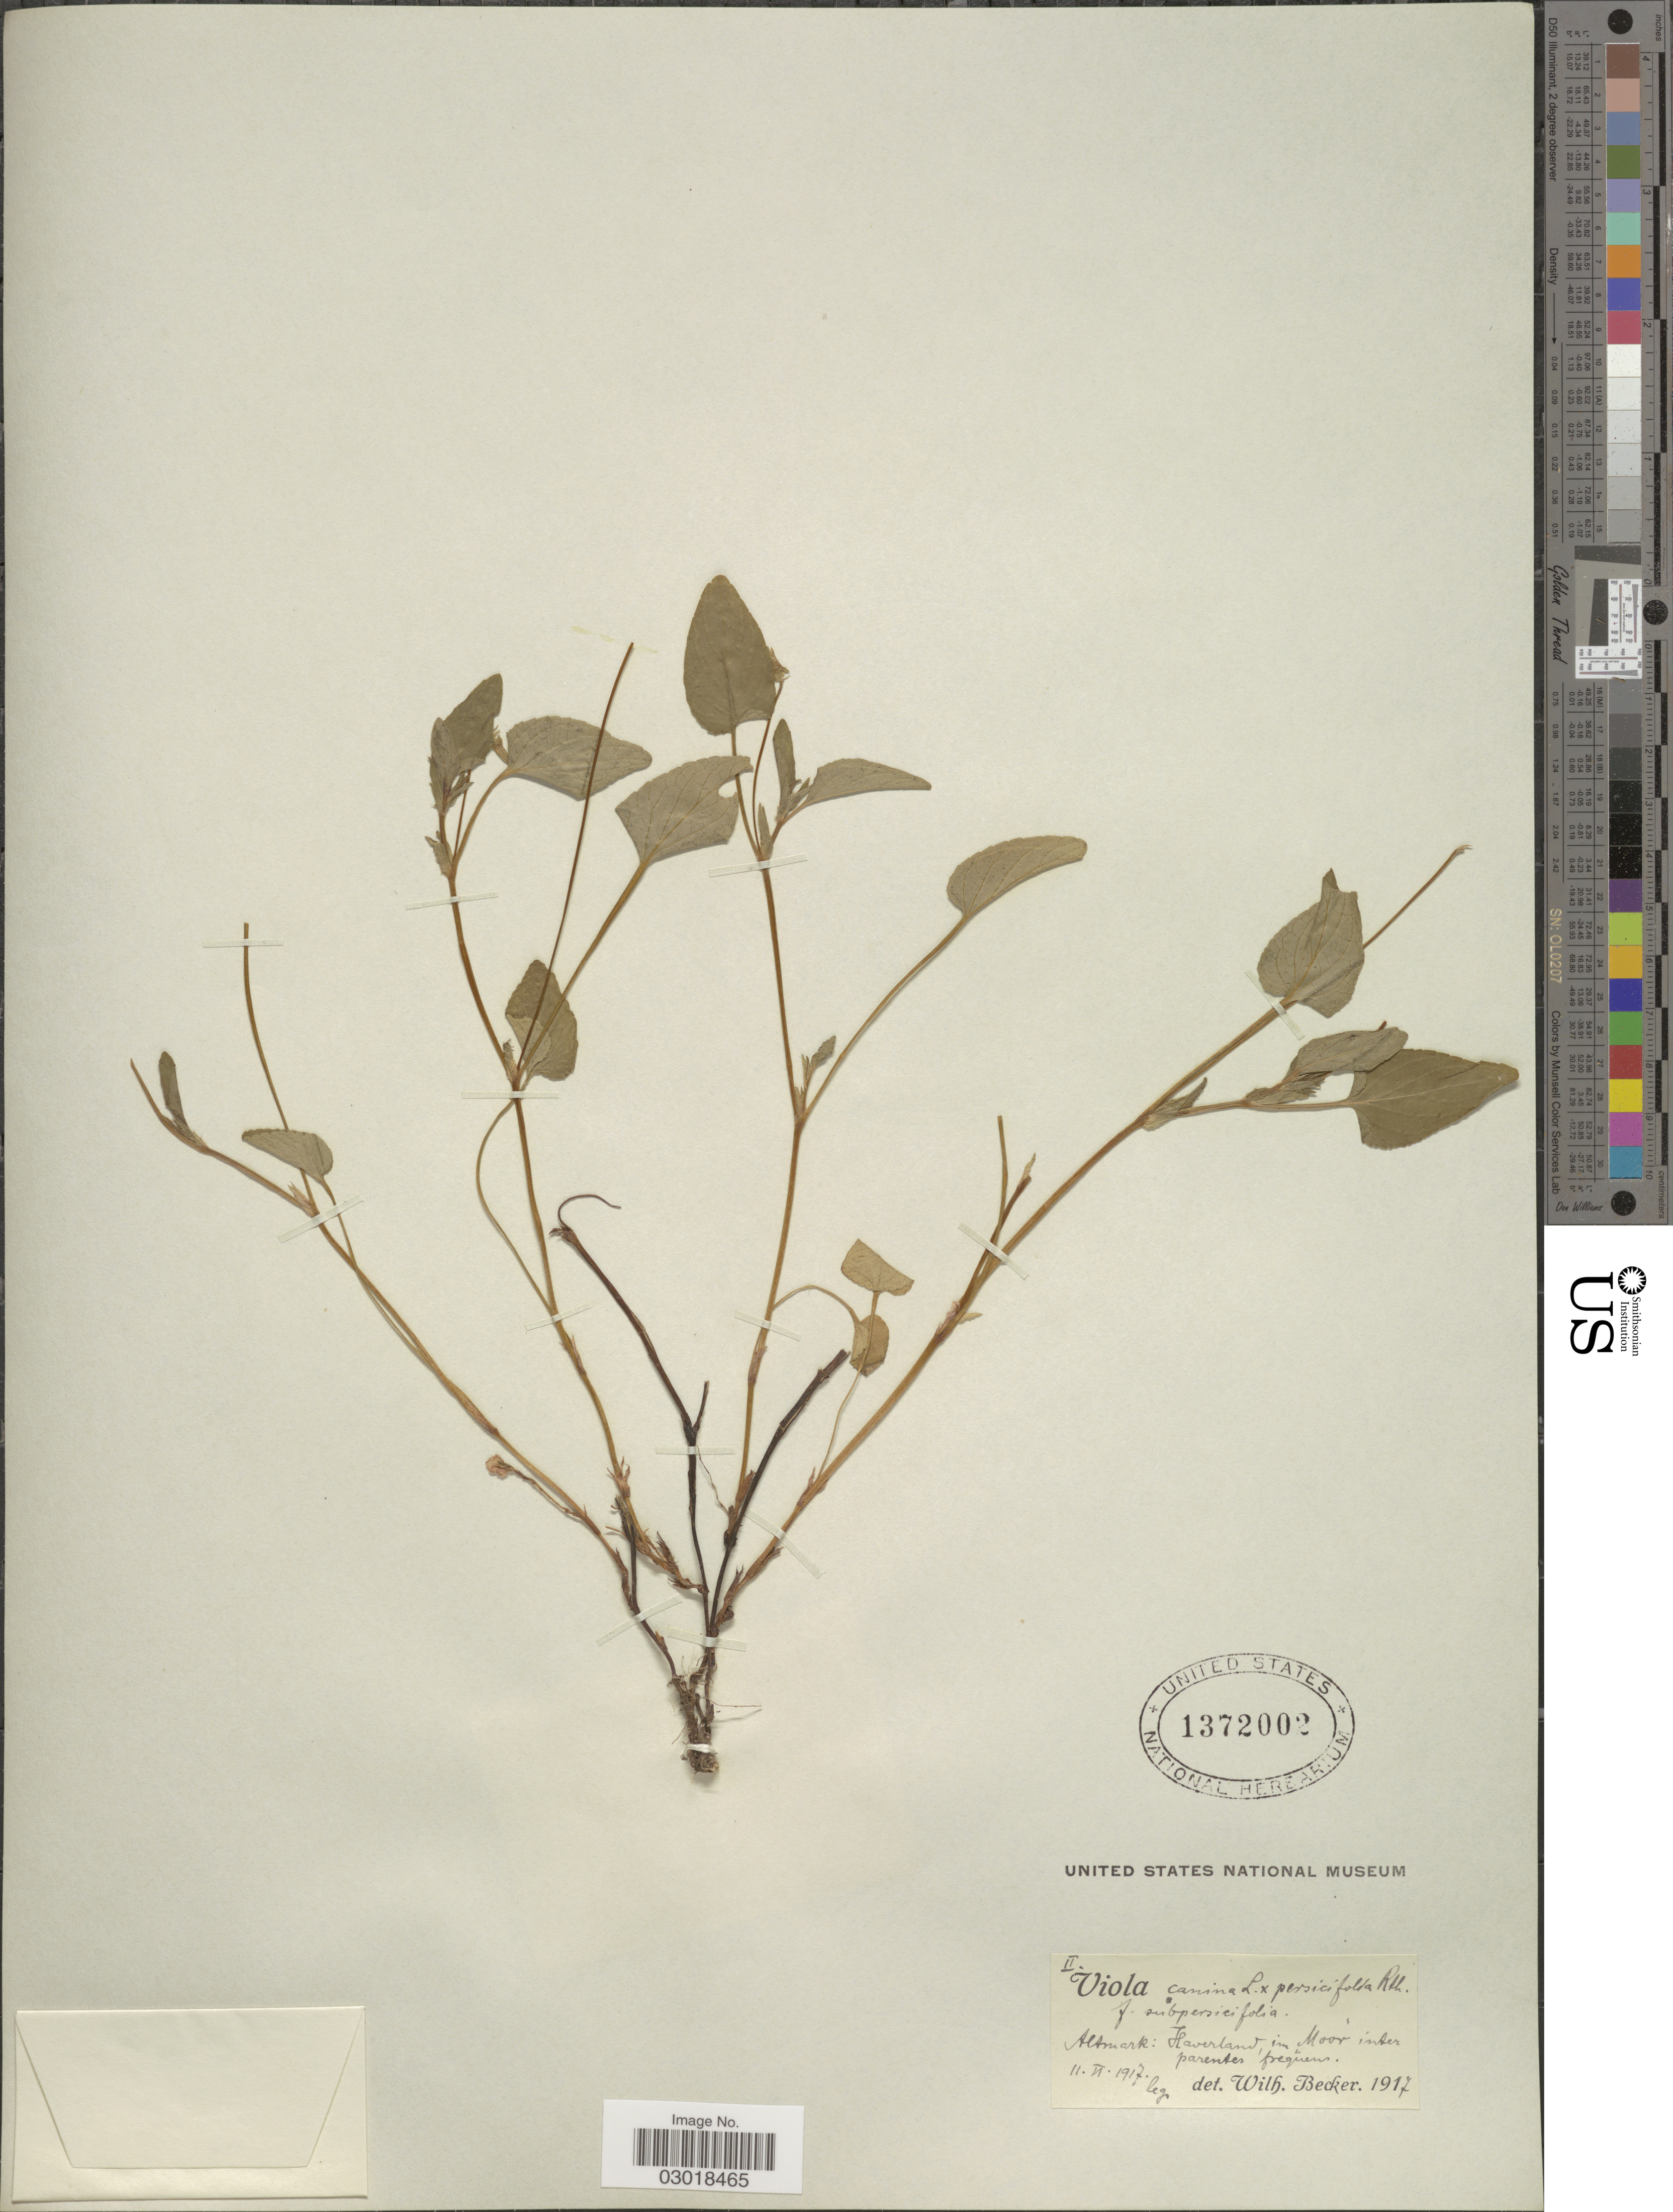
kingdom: Plantae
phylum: Tracheophyta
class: Magnoliopsida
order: Malpighiales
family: Violaceae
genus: Viola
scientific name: Viola canina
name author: L.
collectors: W. Becker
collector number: II?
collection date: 1917-06-11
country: Germany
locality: Altmark: Haverland, in Moor inter parenter frequens.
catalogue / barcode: US 1372002